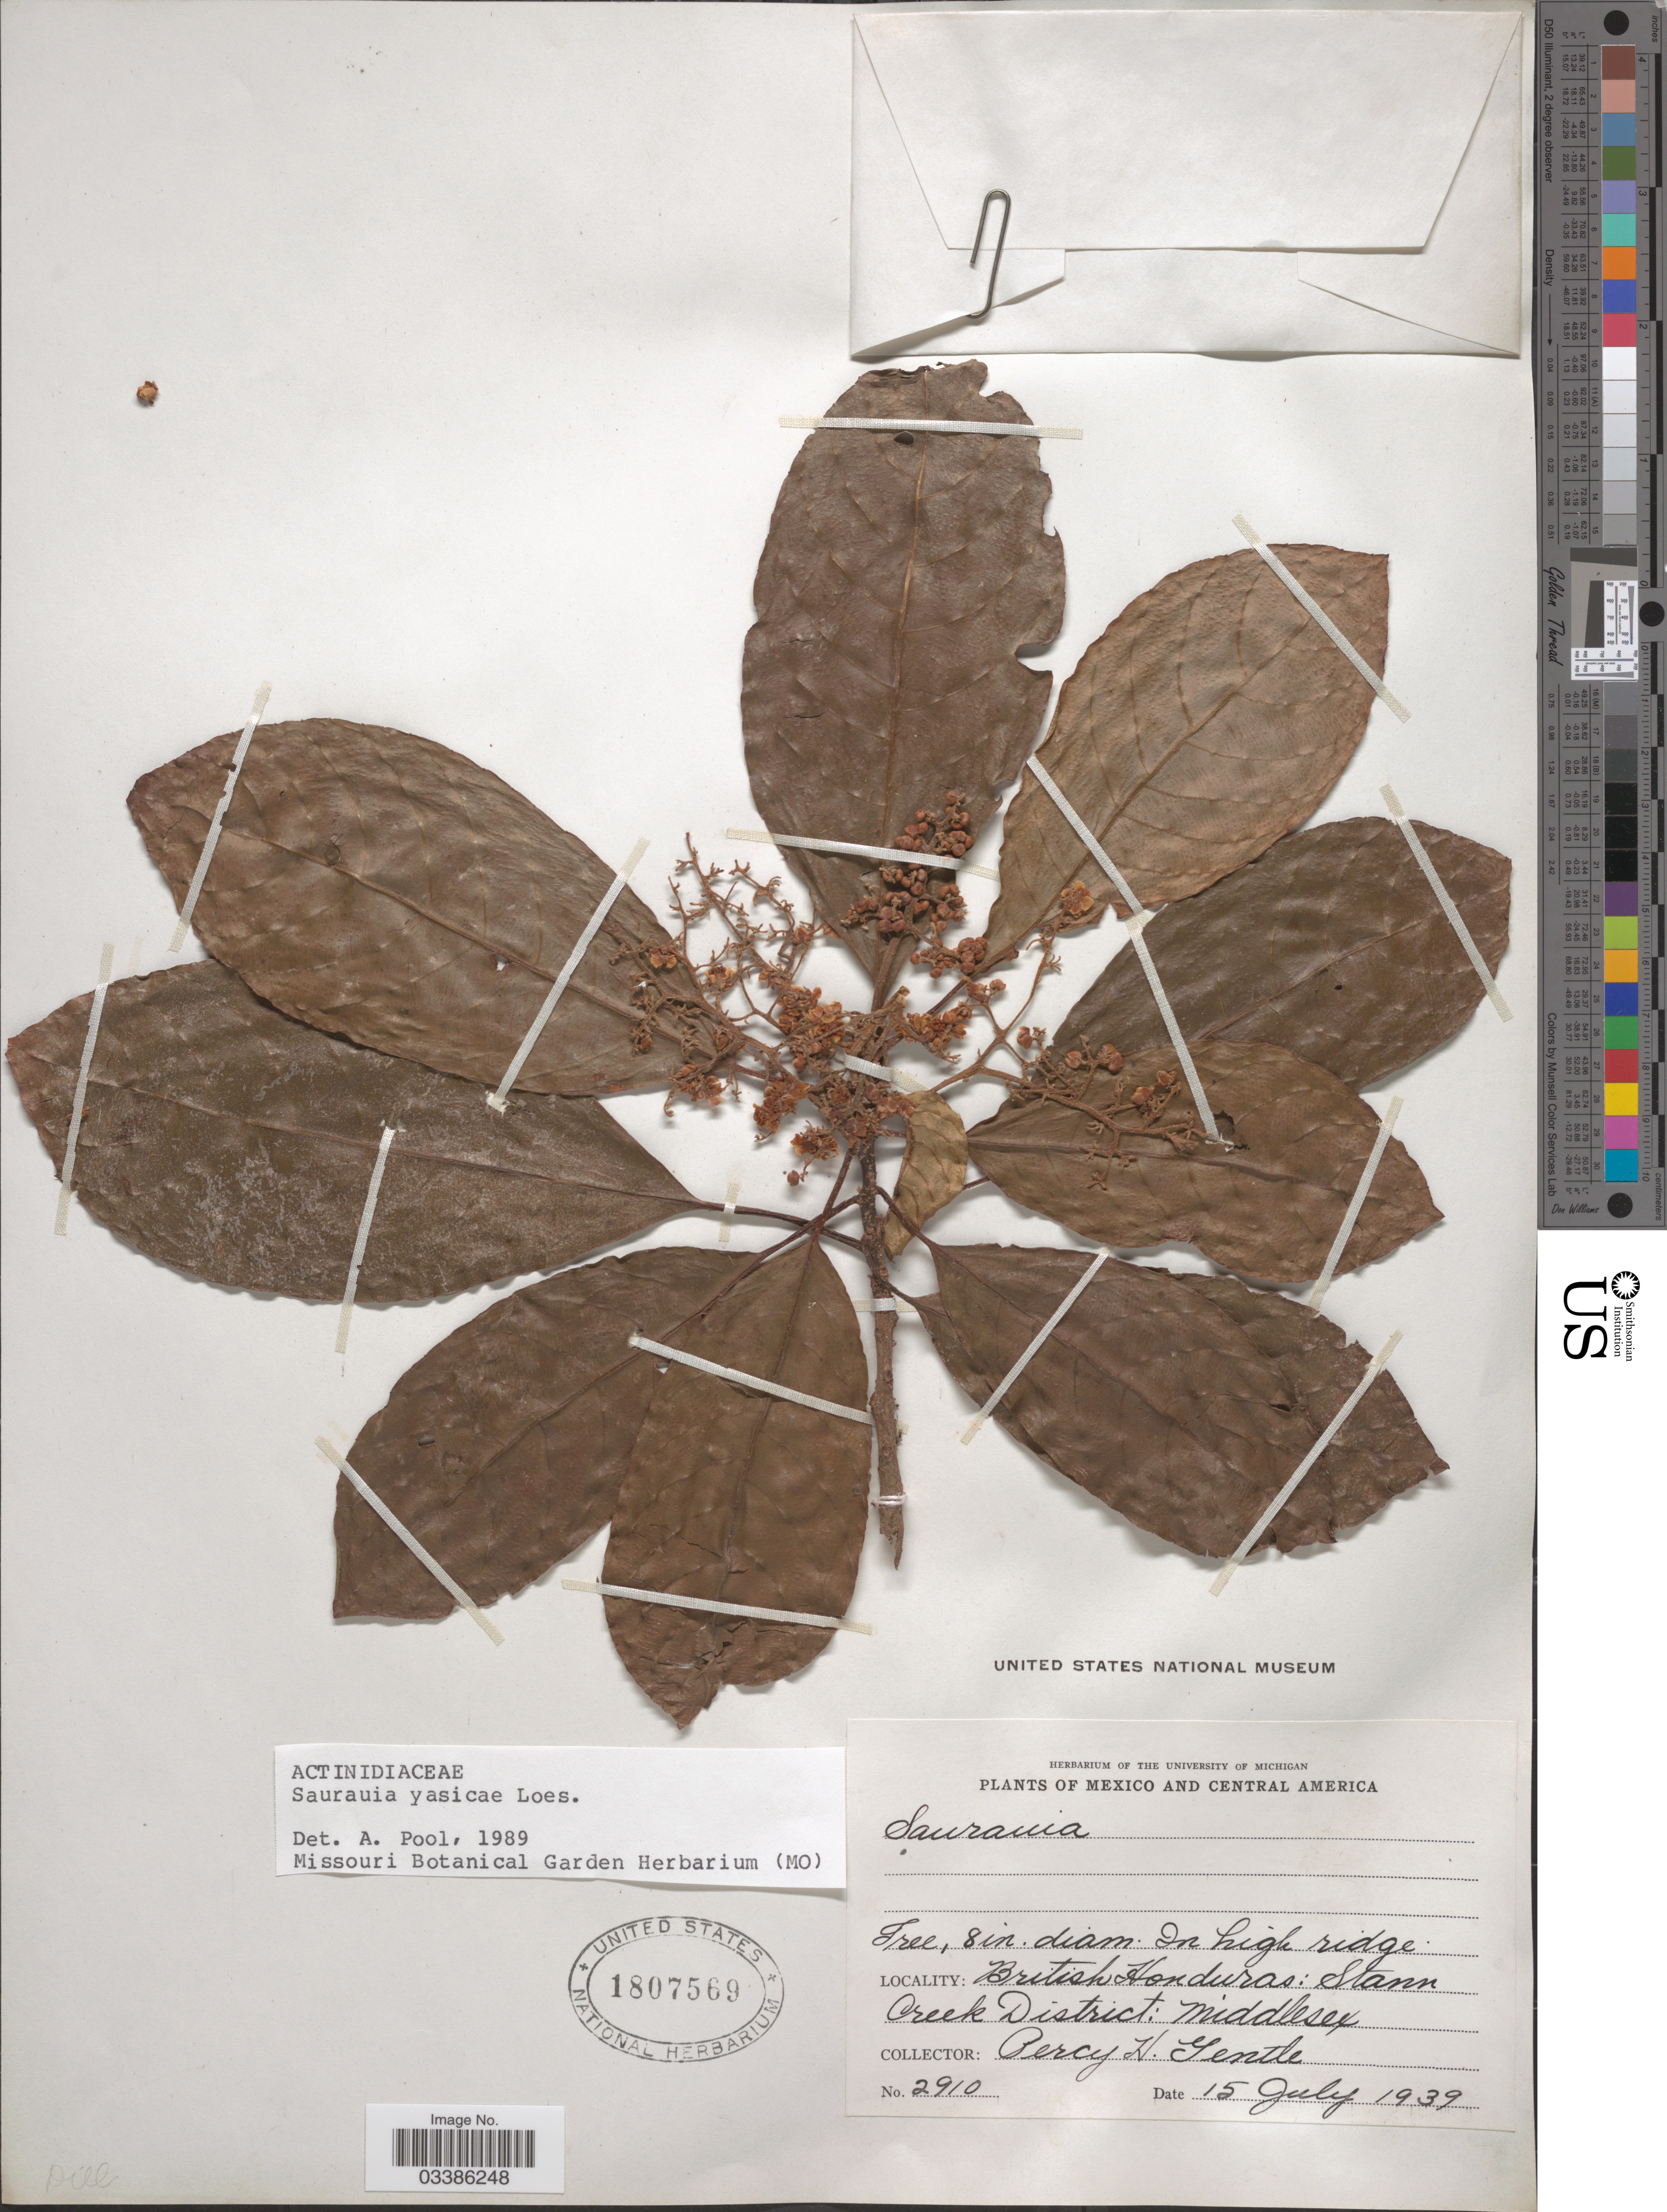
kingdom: Plantae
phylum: Tracheophyta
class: Magnoliopsida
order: Ericales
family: Actinidiaceae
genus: Saurauia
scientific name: Saurauia yasicae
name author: Loes.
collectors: P. H. Gentle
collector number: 2910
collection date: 1939-07-15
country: Belize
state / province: Stann Creek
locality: British Honduras: Stann Creek District: Middlesex.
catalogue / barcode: US 1807569